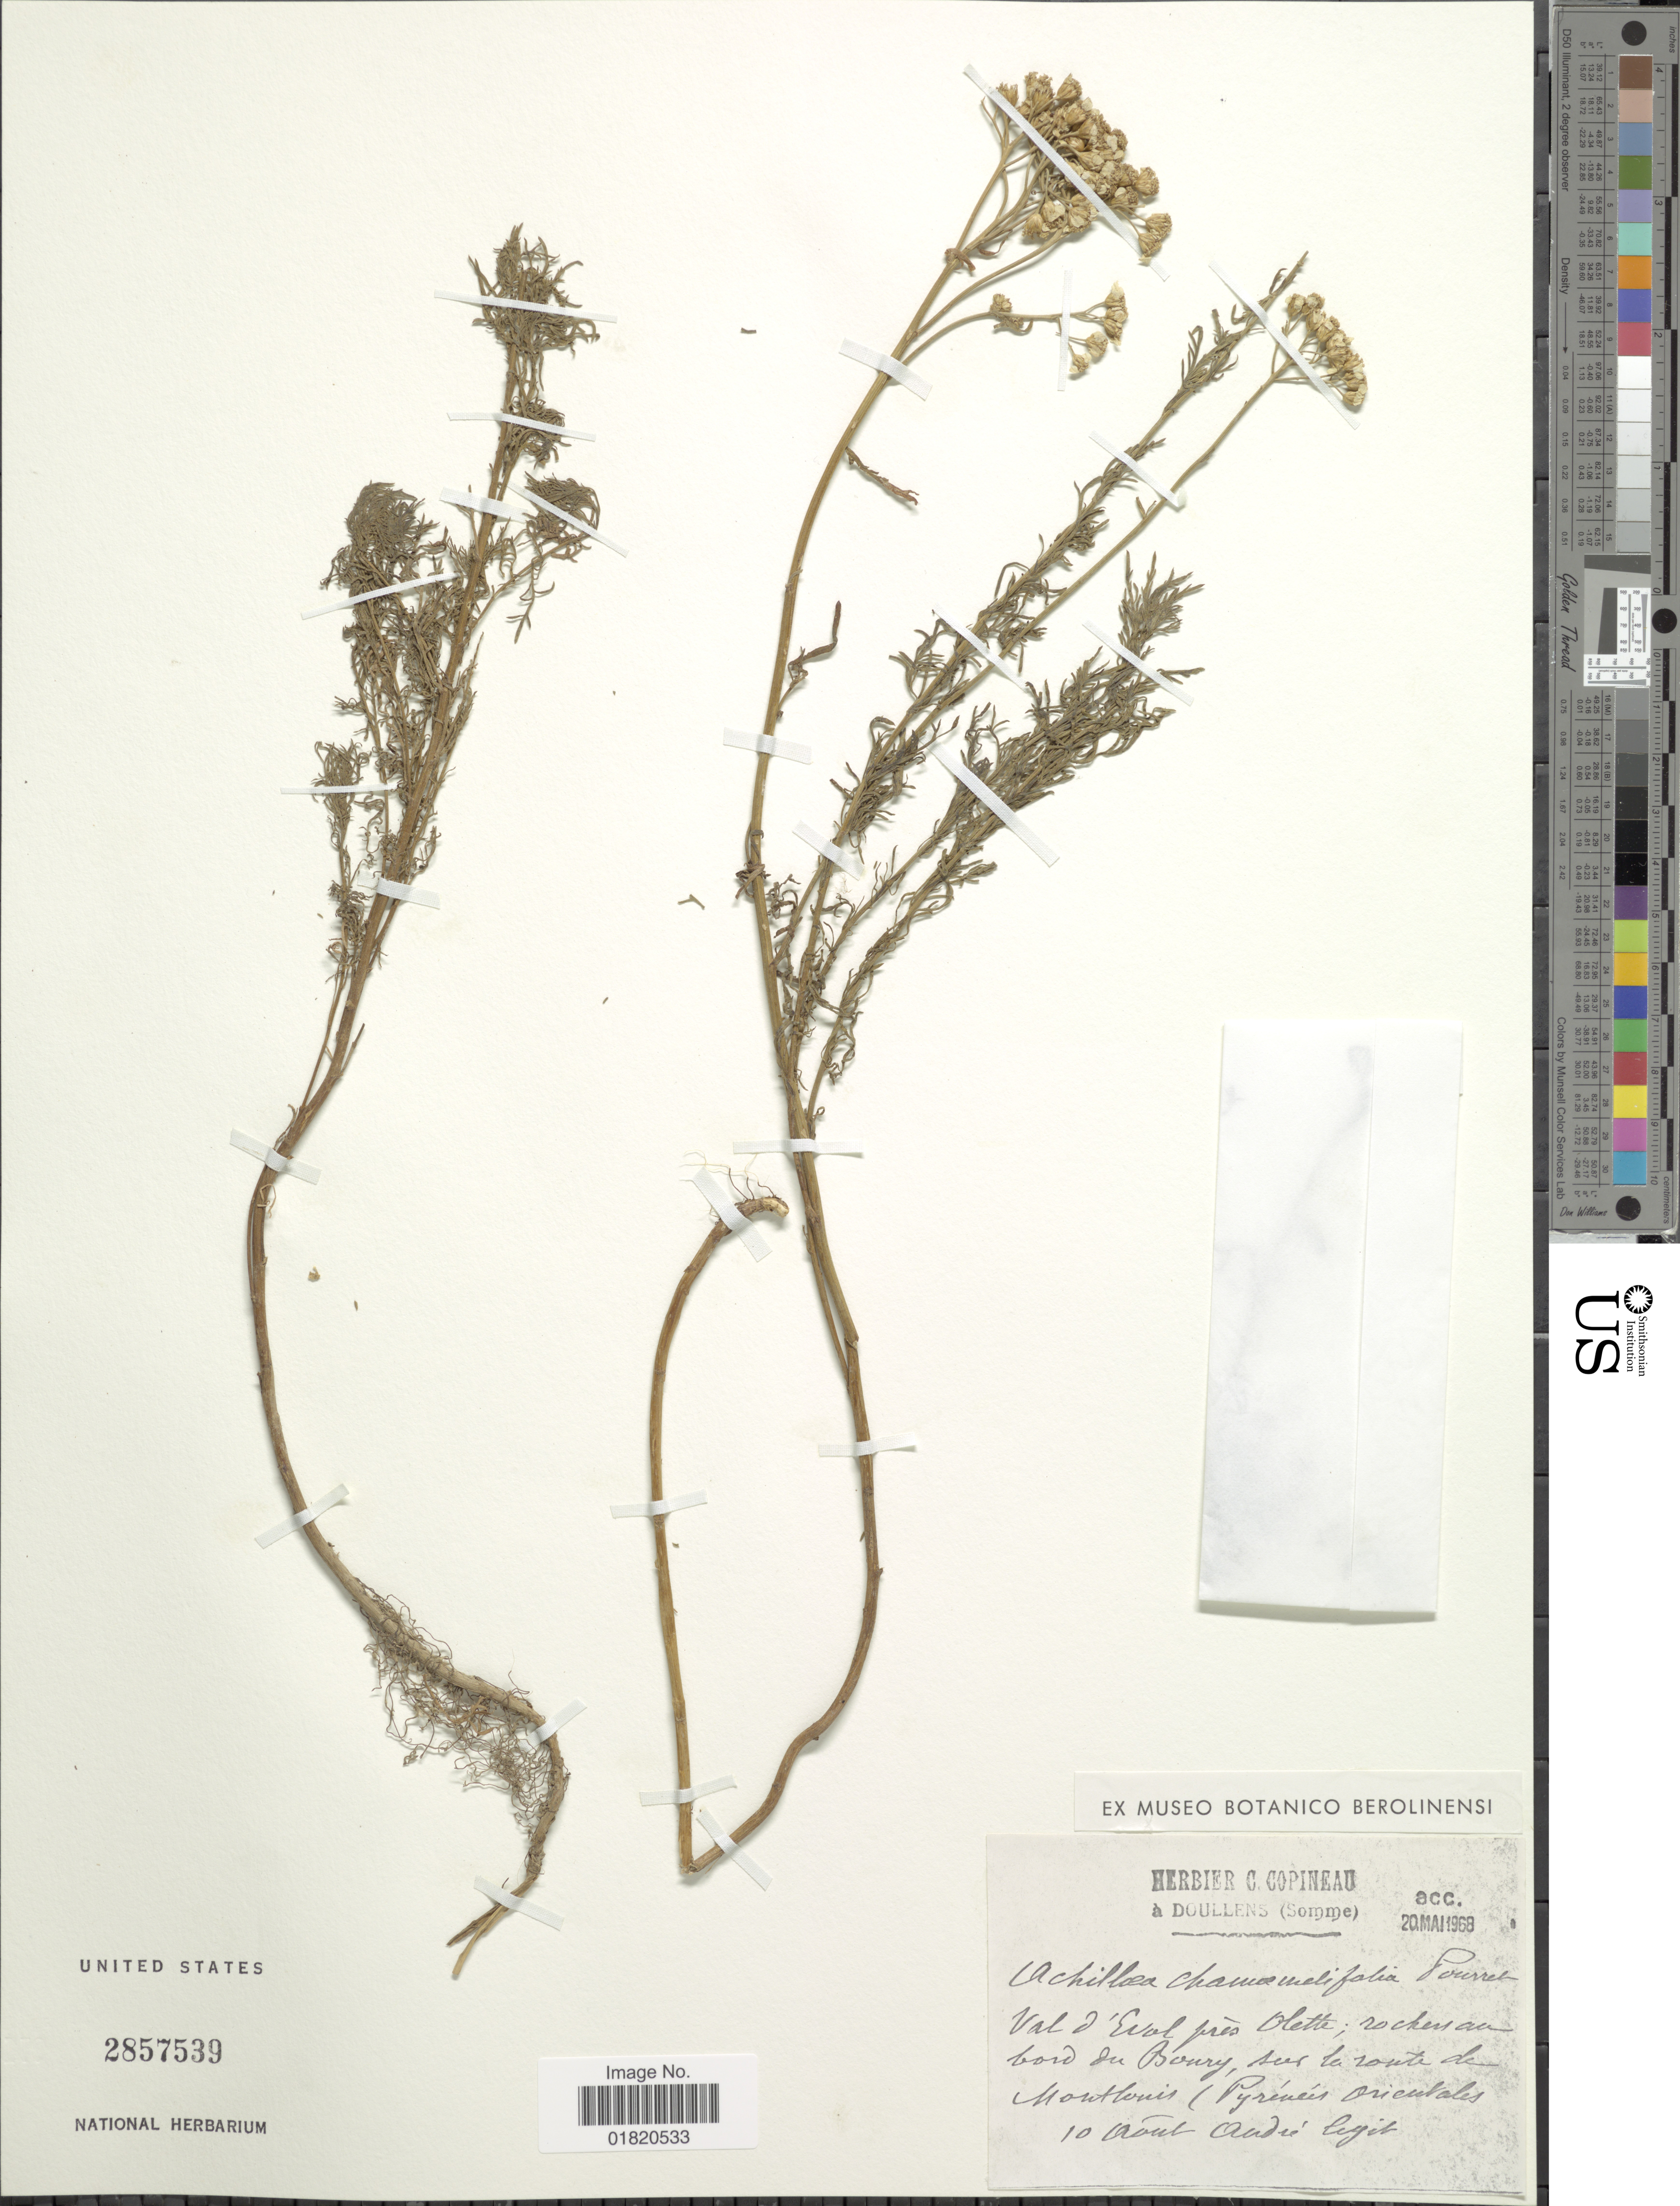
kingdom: Plantae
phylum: Tracheophyta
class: Magnoliopsida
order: Asterales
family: Asteraceae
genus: Achillea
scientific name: Achillea chamaemelifolia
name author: Pourr.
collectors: André, --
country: France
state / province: Occitanie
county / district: Pyrénées-Orientales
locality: Val d'Eval prés Olette; roches aun bord du Boury, sur la route de Montlonis (Pyréneés orientalis) [interpreted]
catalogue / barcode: US 2857539